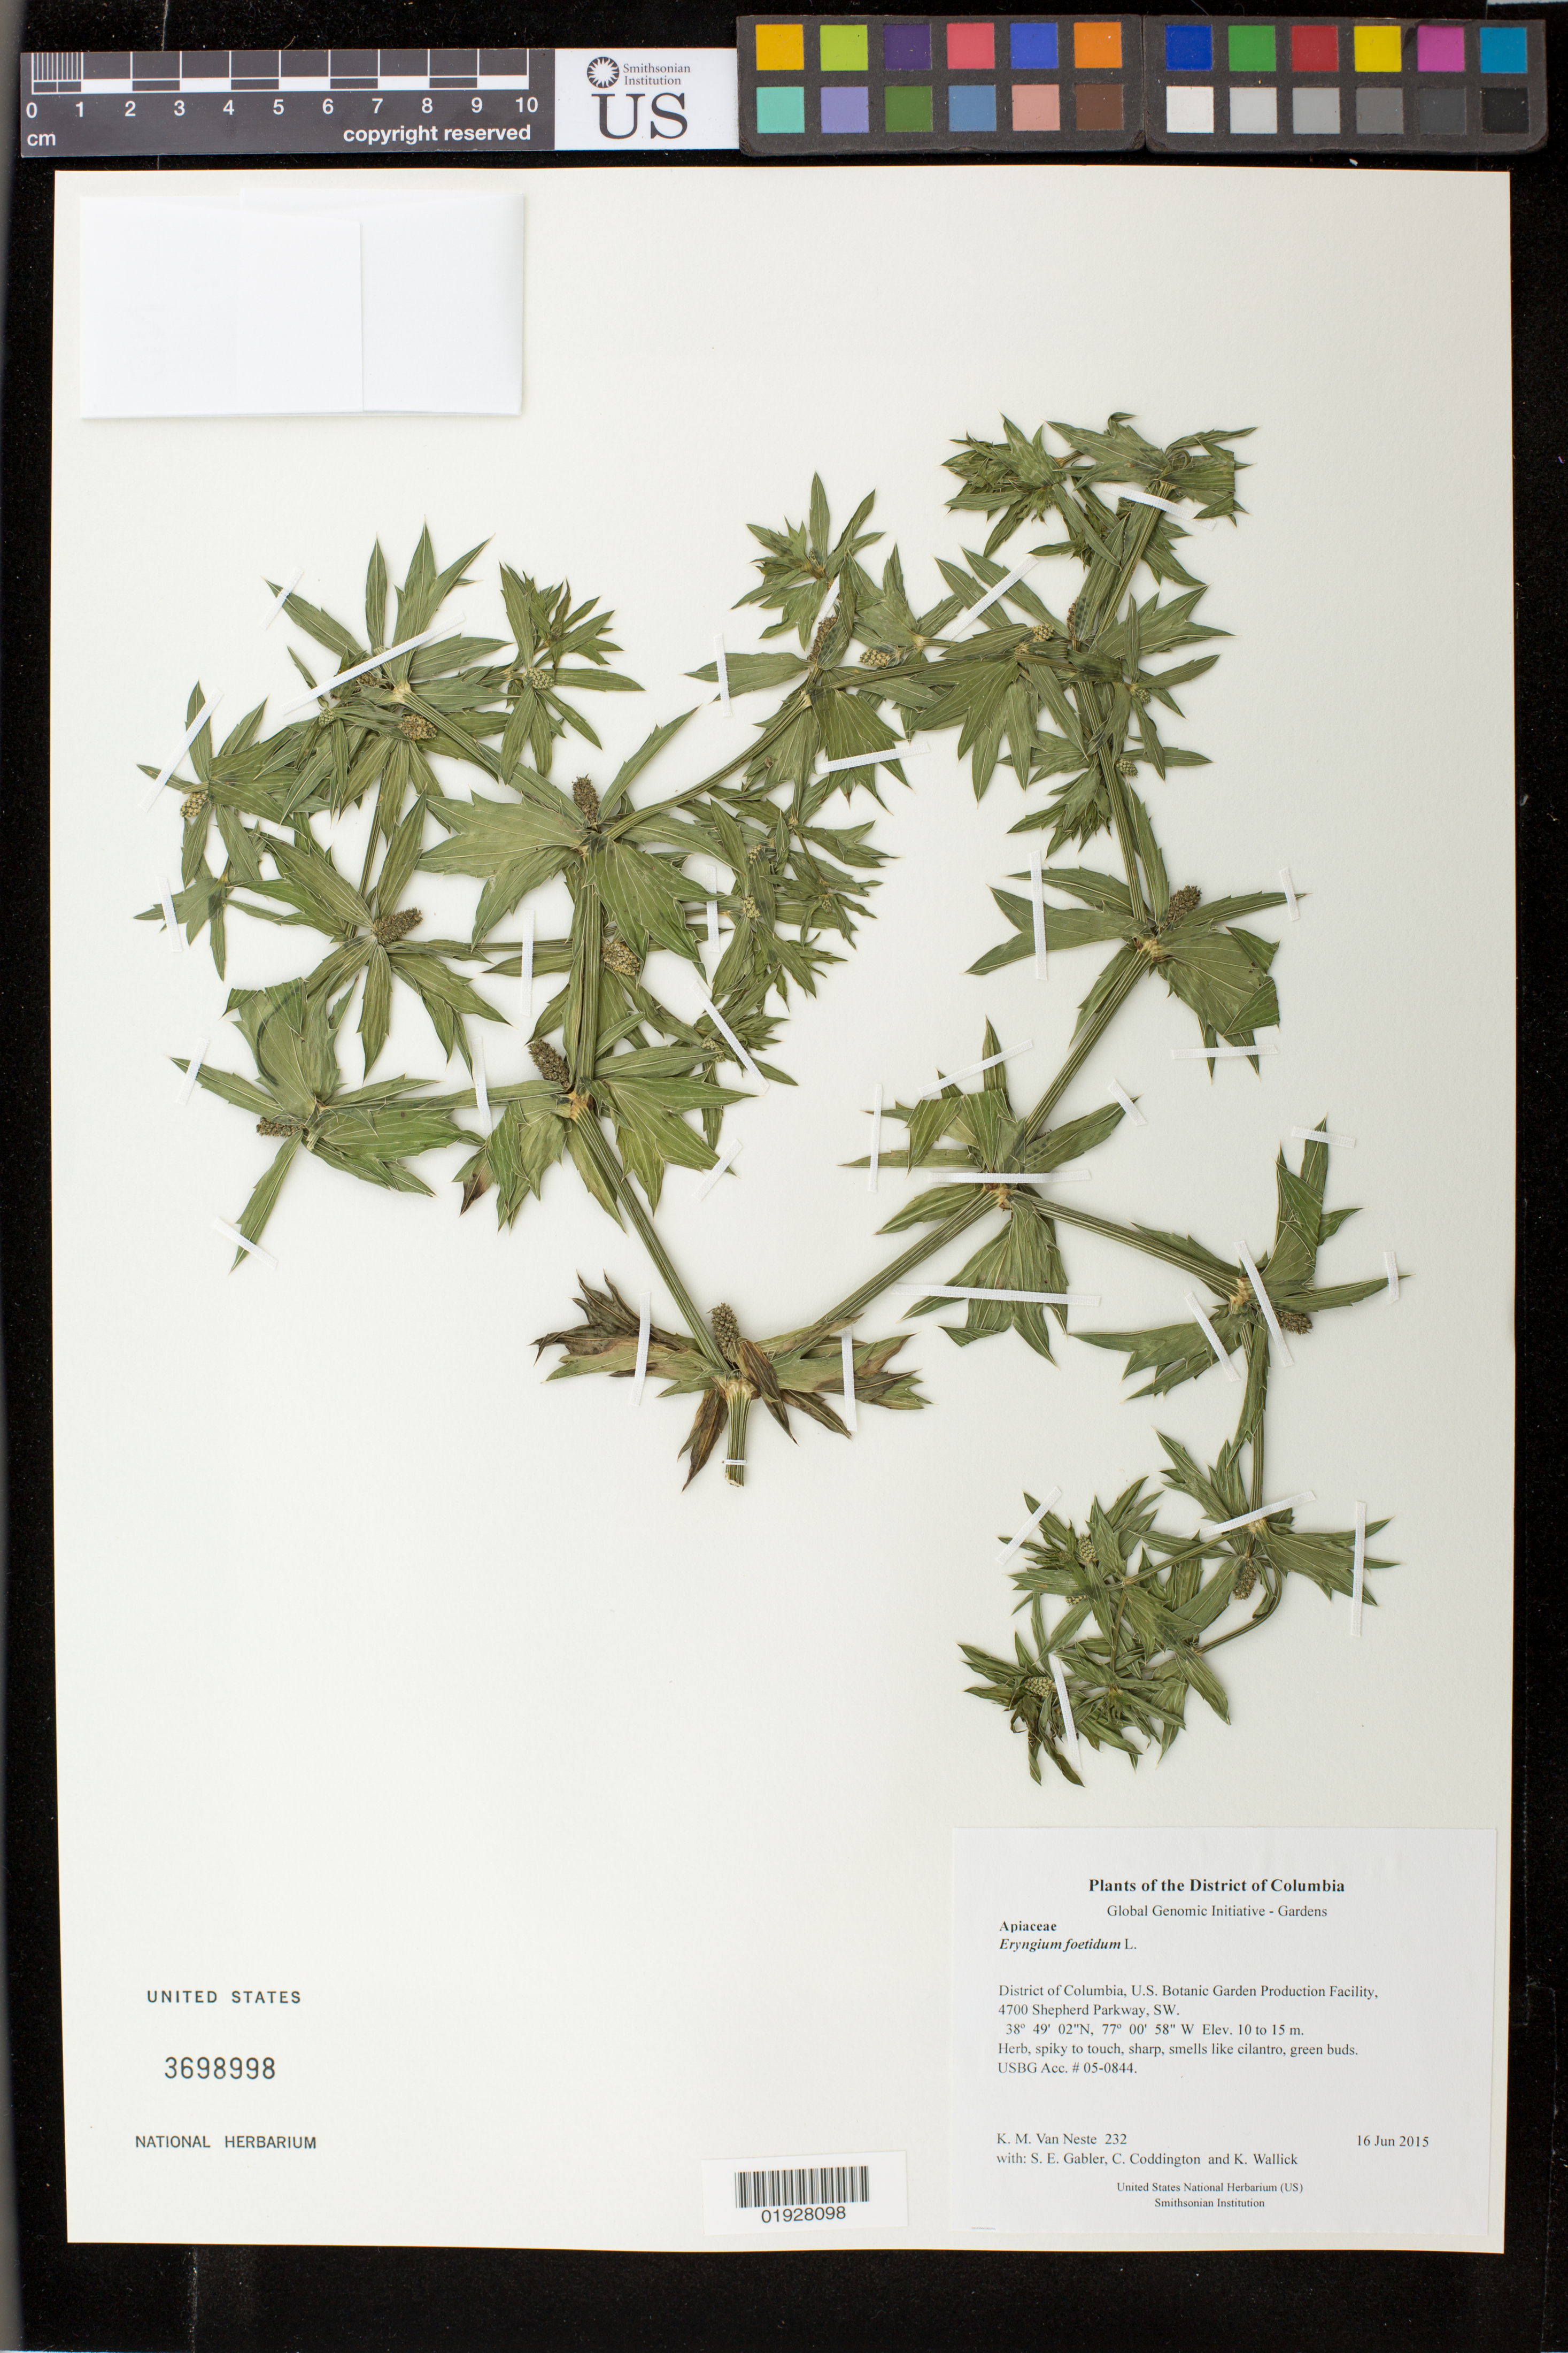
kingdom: Plantae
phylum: Tracheophyta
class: Magnoliopsida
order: Apiales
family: Apiaceae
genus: Eryngium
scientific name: Eryngium foetidum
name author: L.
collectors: K. M. Van Neste, S. E. Gabler, C. Coddington & K. Wallick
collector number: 232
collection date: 2015-06-16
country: United States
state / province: District of Columbia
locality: U.S. Botanic Garden Production Facility, 4700 Shepherd Parkway, SW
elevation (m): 10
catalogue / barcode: US 3698998